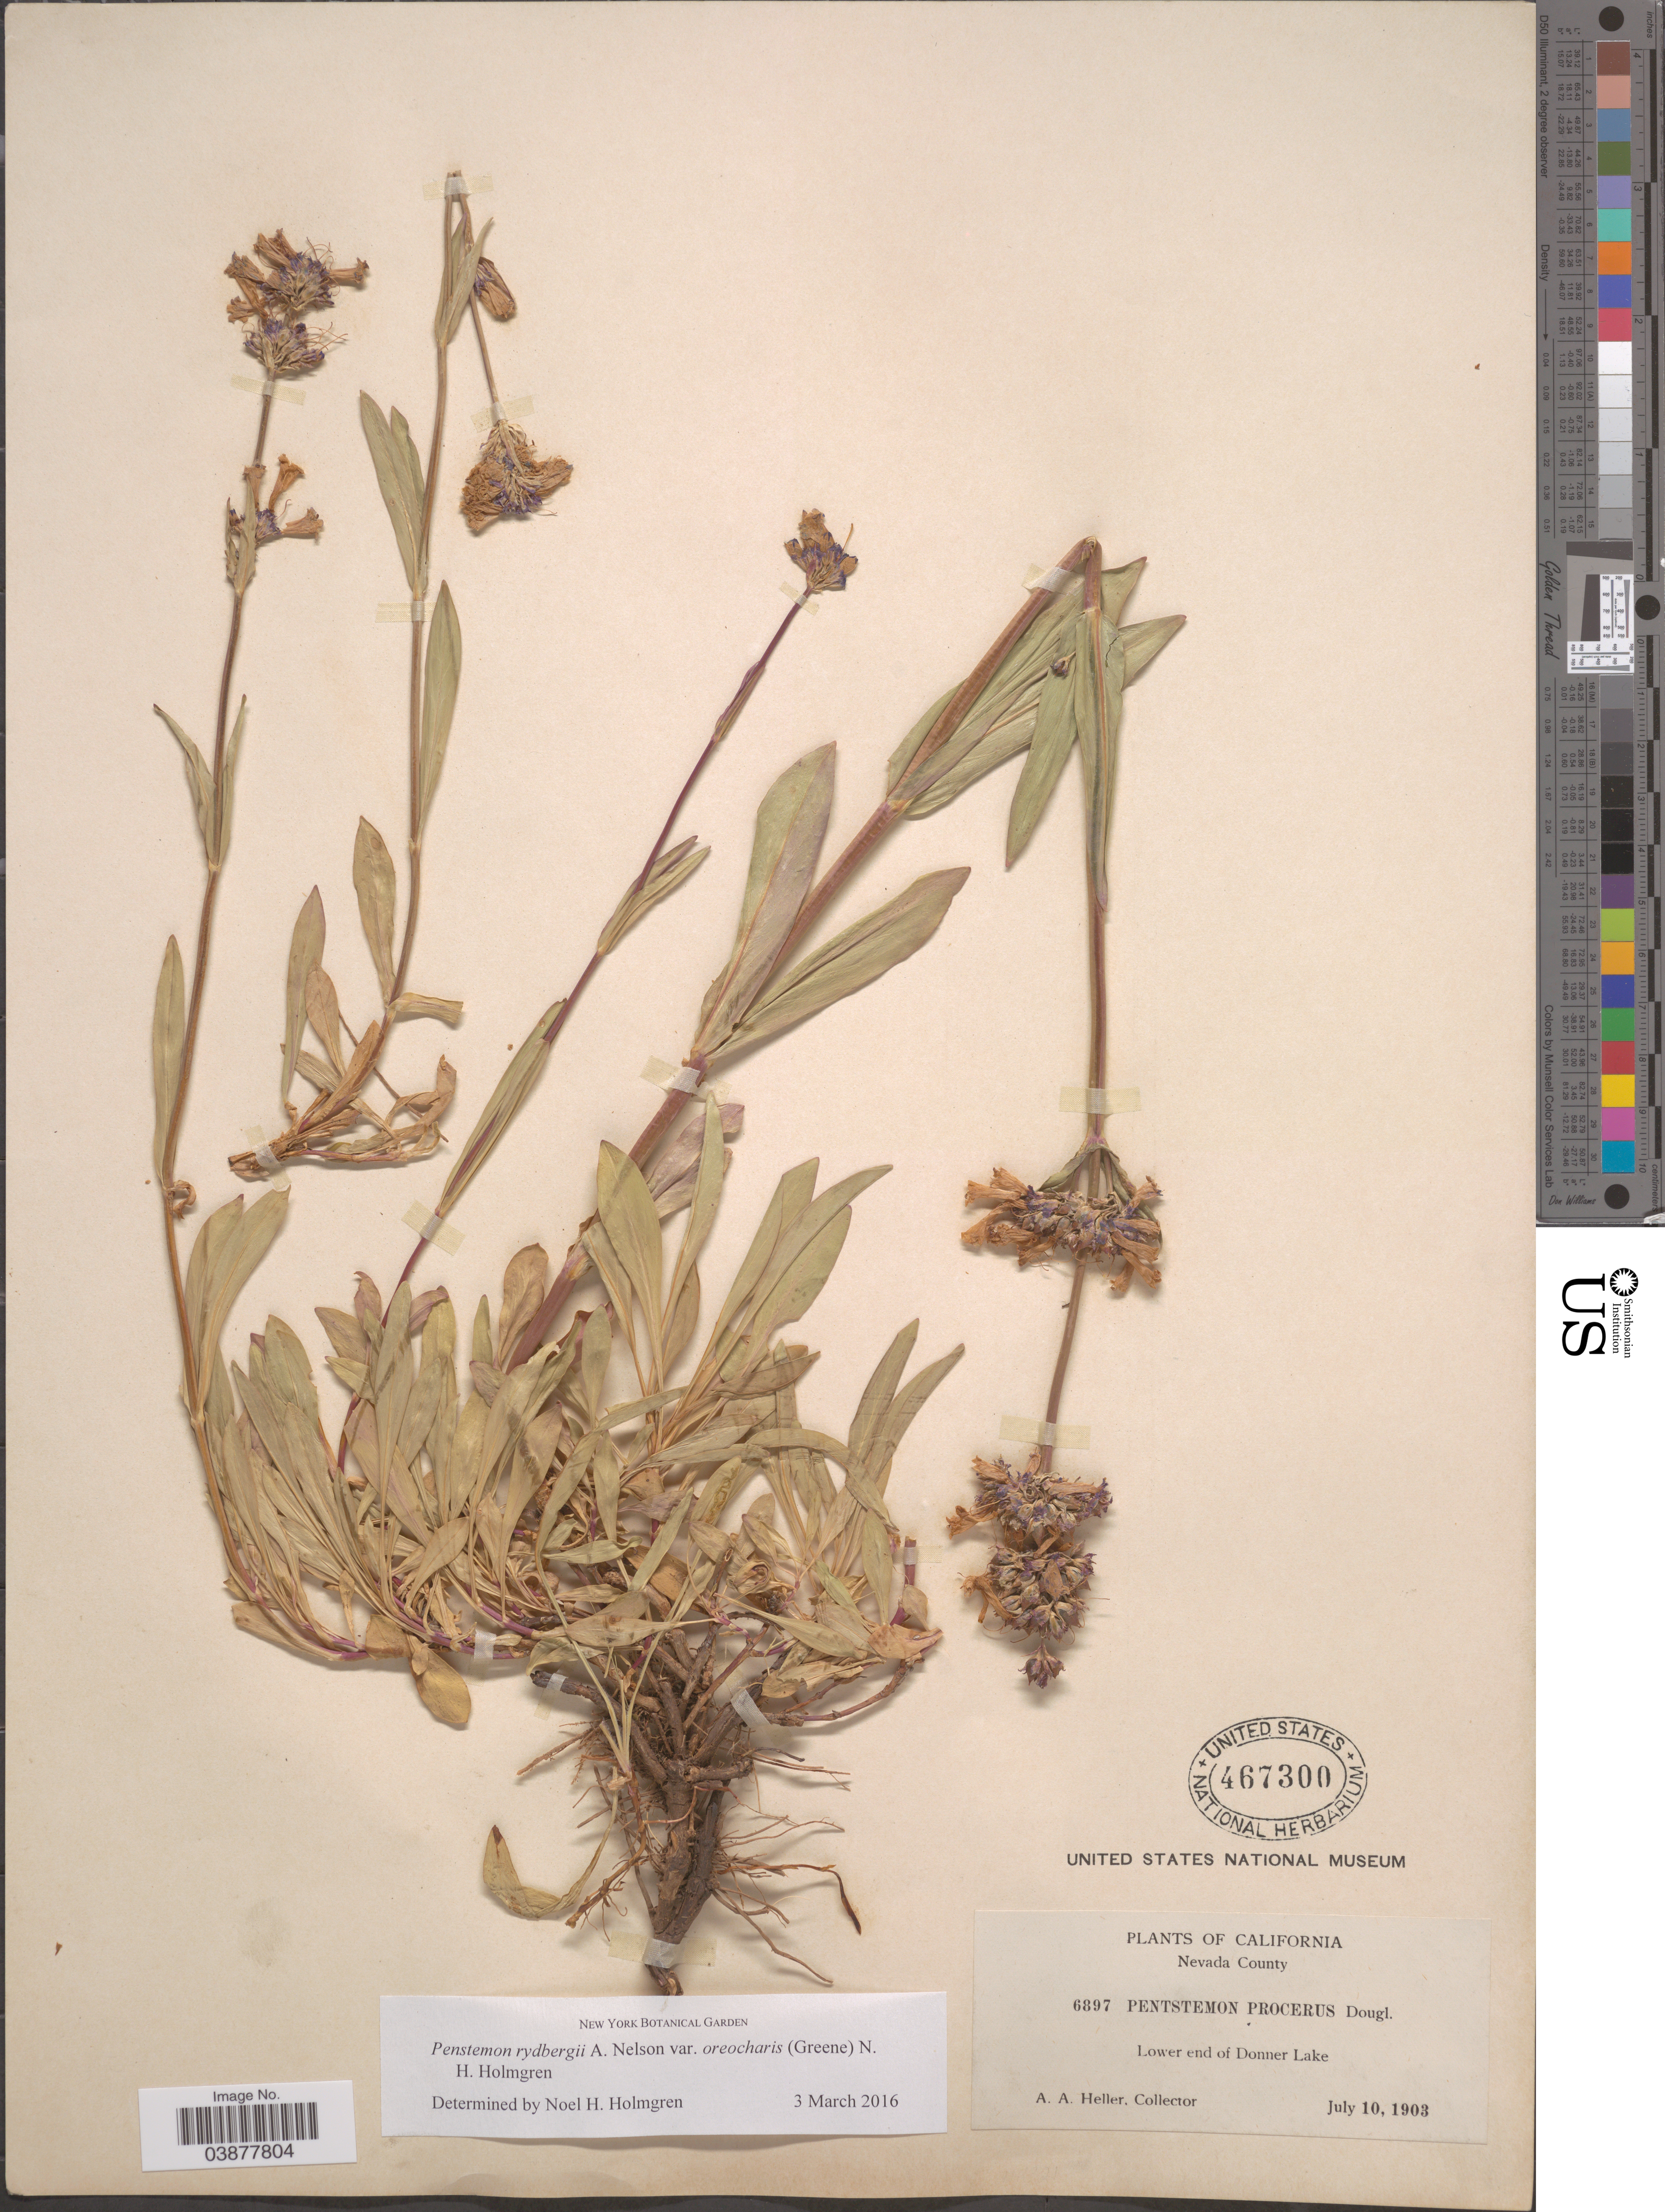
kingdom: Plantae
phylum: Tracheophyta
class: Magnoliopsida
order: Lamiales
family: Plantaginaceae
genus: Penstemon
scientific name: Penstemon rydbergii var. oreocharis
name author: (Greene) N.H. Holmgren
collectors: A. A. Heller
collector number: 6897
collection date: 1903-07-10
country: United States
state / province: California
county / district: Nevada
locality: Nevada County. Lower end of Donner Lake.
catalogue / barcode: US 467300